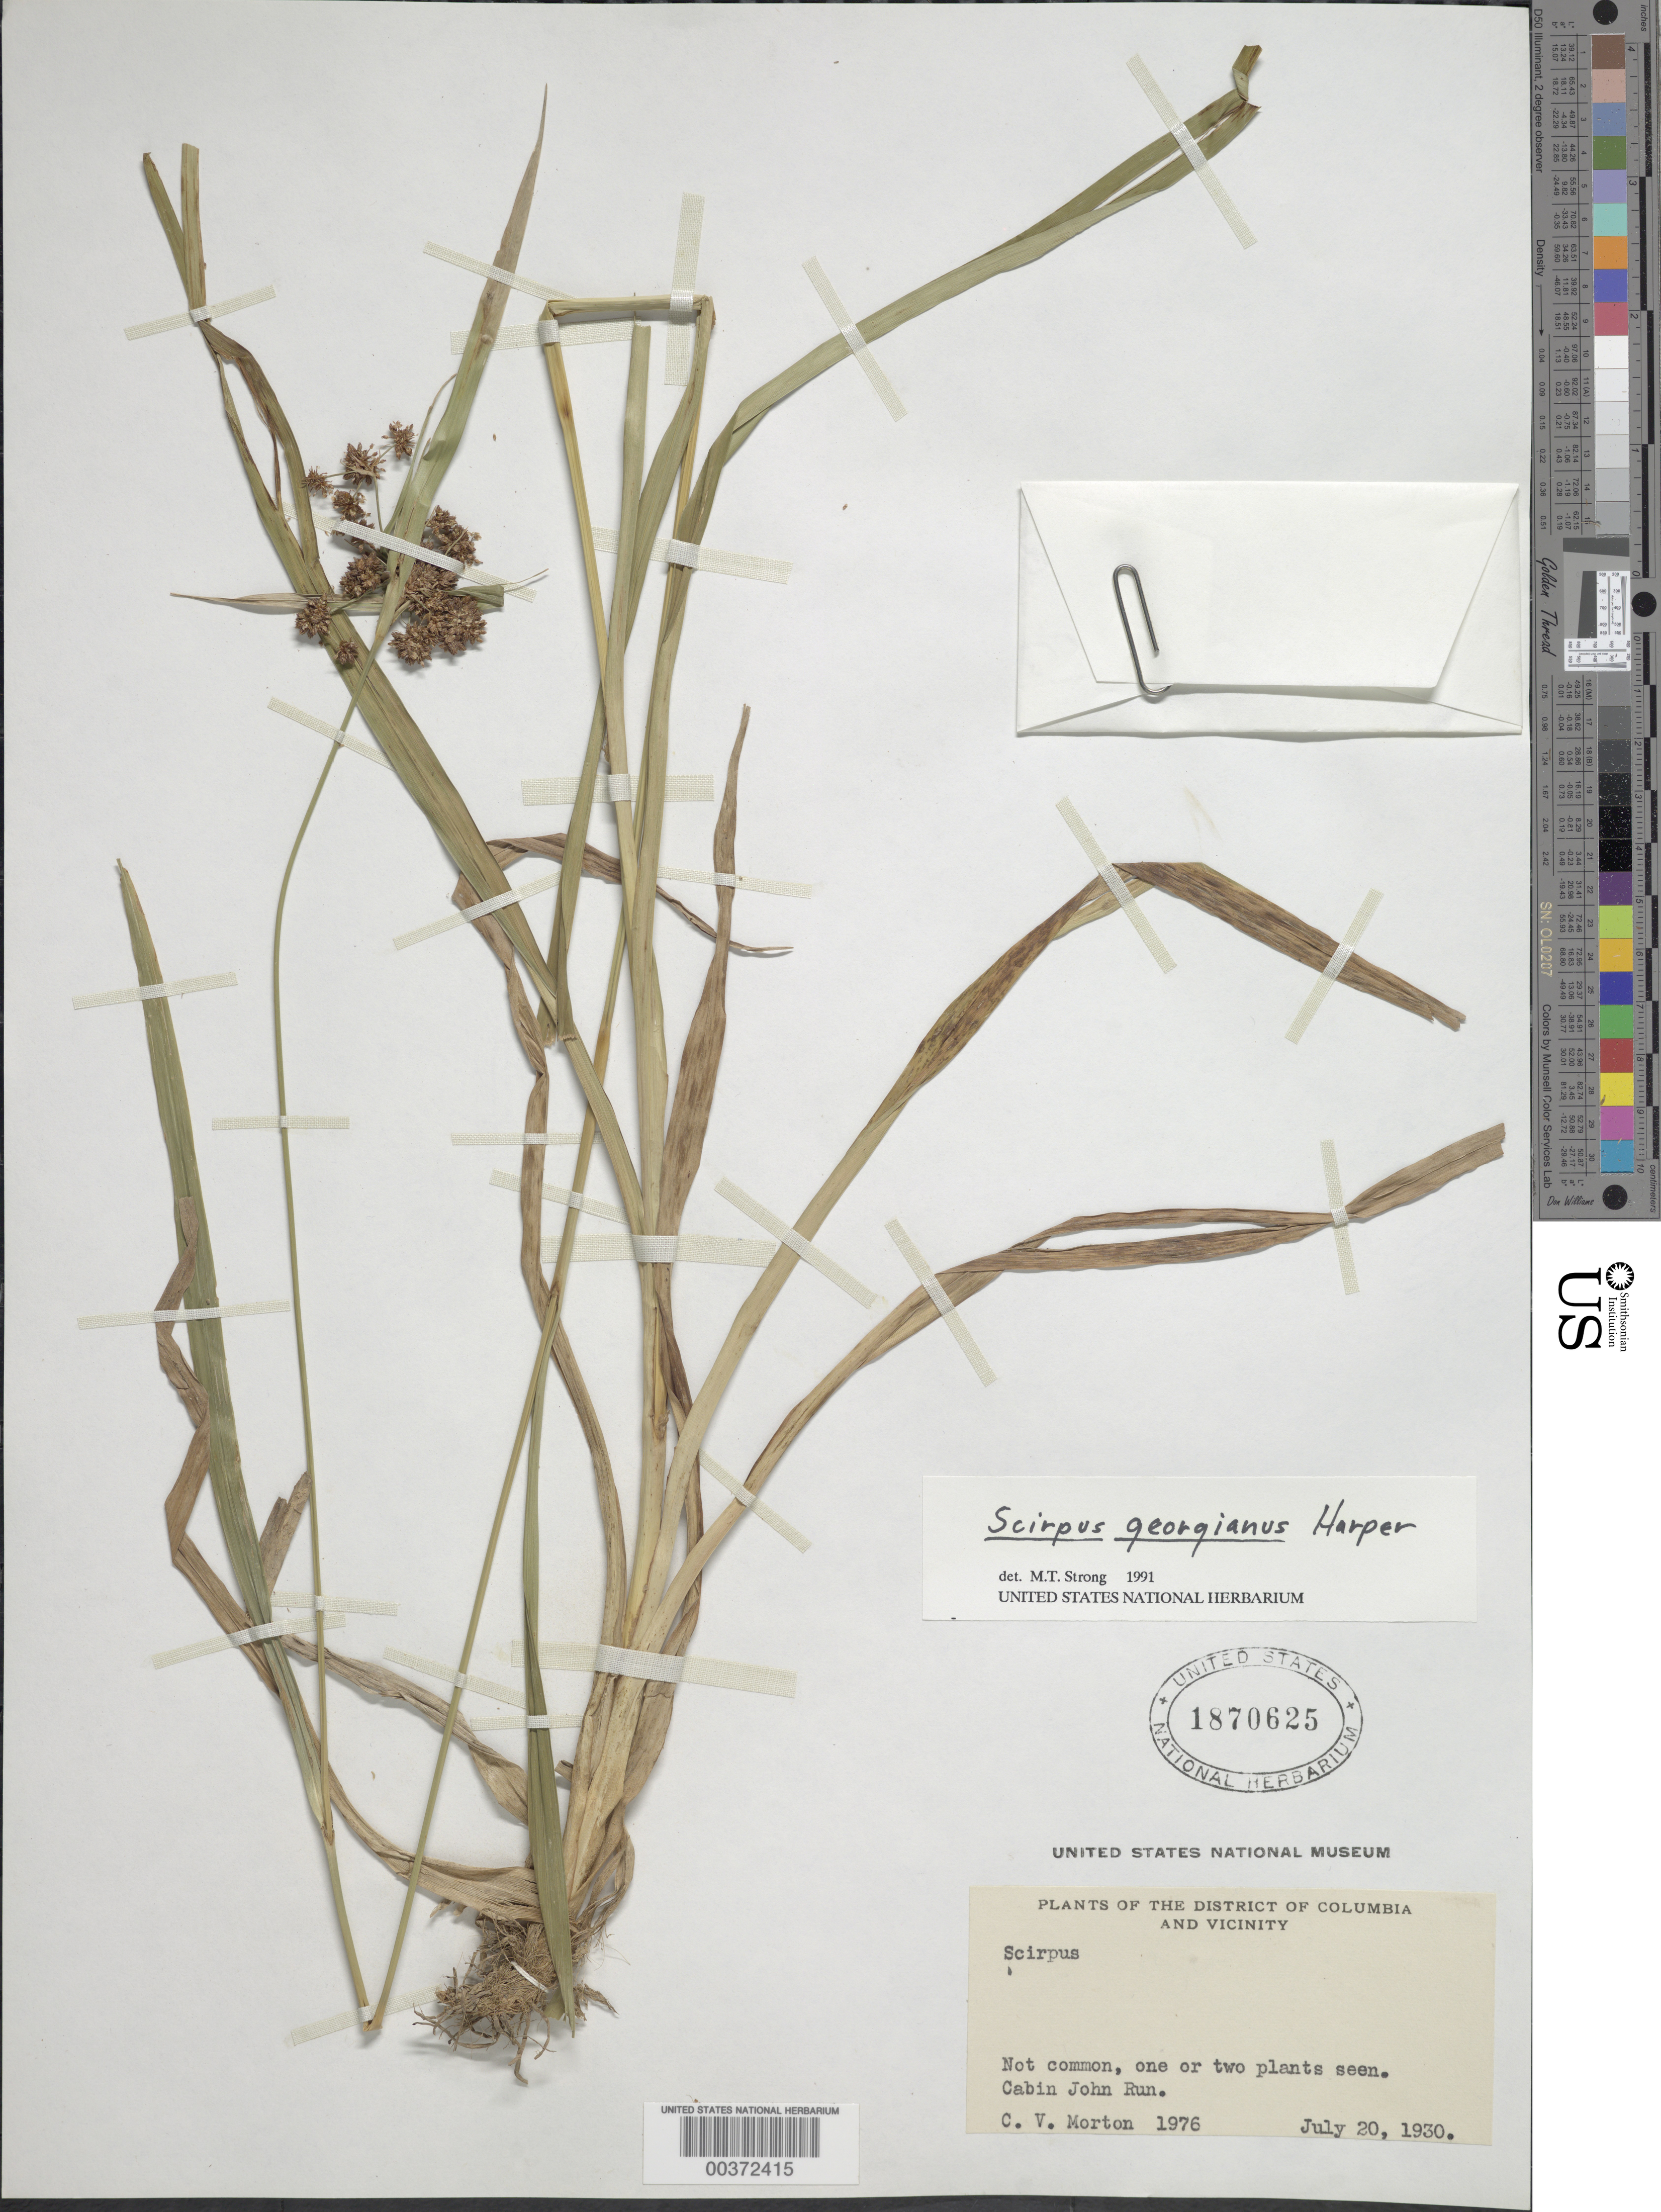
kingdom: Plantae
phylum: Tracheophyta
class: Liliopsida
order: Poales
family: Cyperaceae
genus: Scirpus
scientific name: Scirpus georgianus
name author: R.M. Harper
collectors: C. V. Morton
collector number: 1976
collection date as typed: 20 Jul 1930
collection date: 1930-07-20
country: United States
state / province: Maryland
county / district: Montgomery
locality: Cabin John Run C. & O. Canal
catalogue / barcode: US 1870625